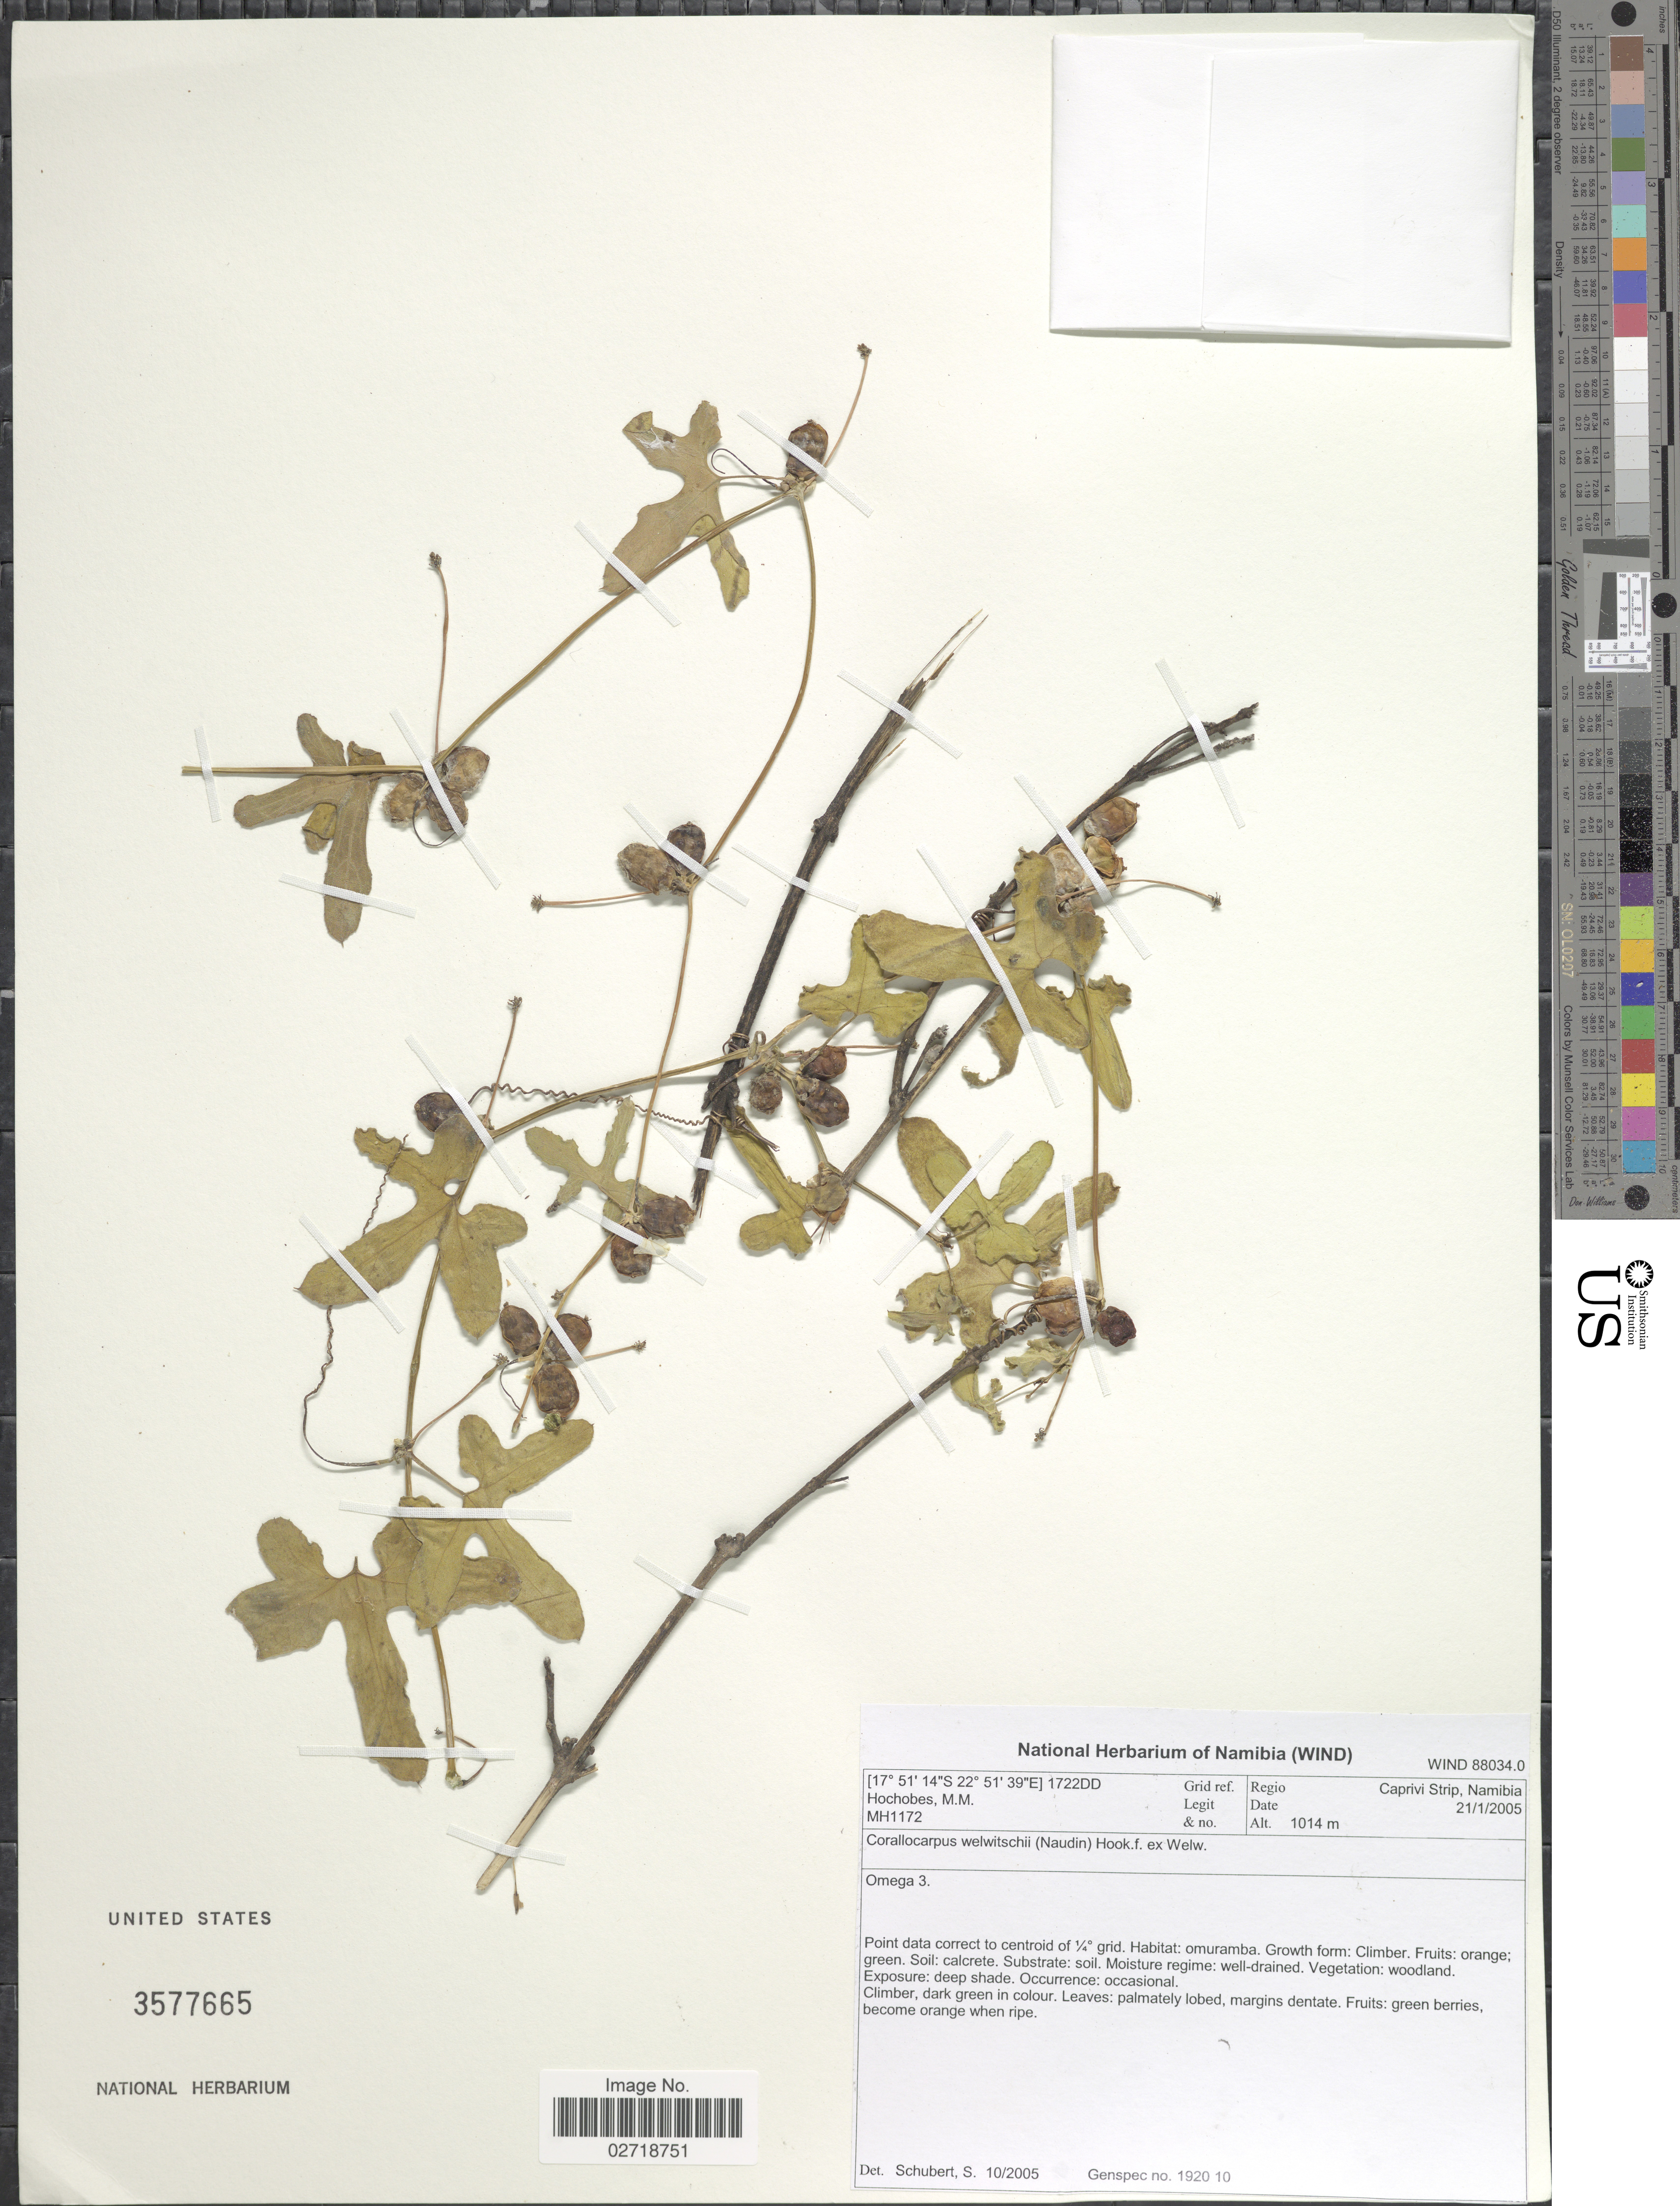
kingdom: Plantae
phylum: Tracheophyta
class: Magnoliopsida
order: Cucurbitales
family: Cucurbitaceae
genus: Corallocarpus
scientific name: Corallocarpus welwitschii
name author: (Naudin) Hook. f. ex C.B. Clarke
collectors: M. Hochobes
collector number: MH1172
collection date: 2005-01-21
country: Namibia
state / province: Caprivi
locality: Caprivi Strip. Omega 3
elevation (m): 1014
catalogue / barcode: US 3577665